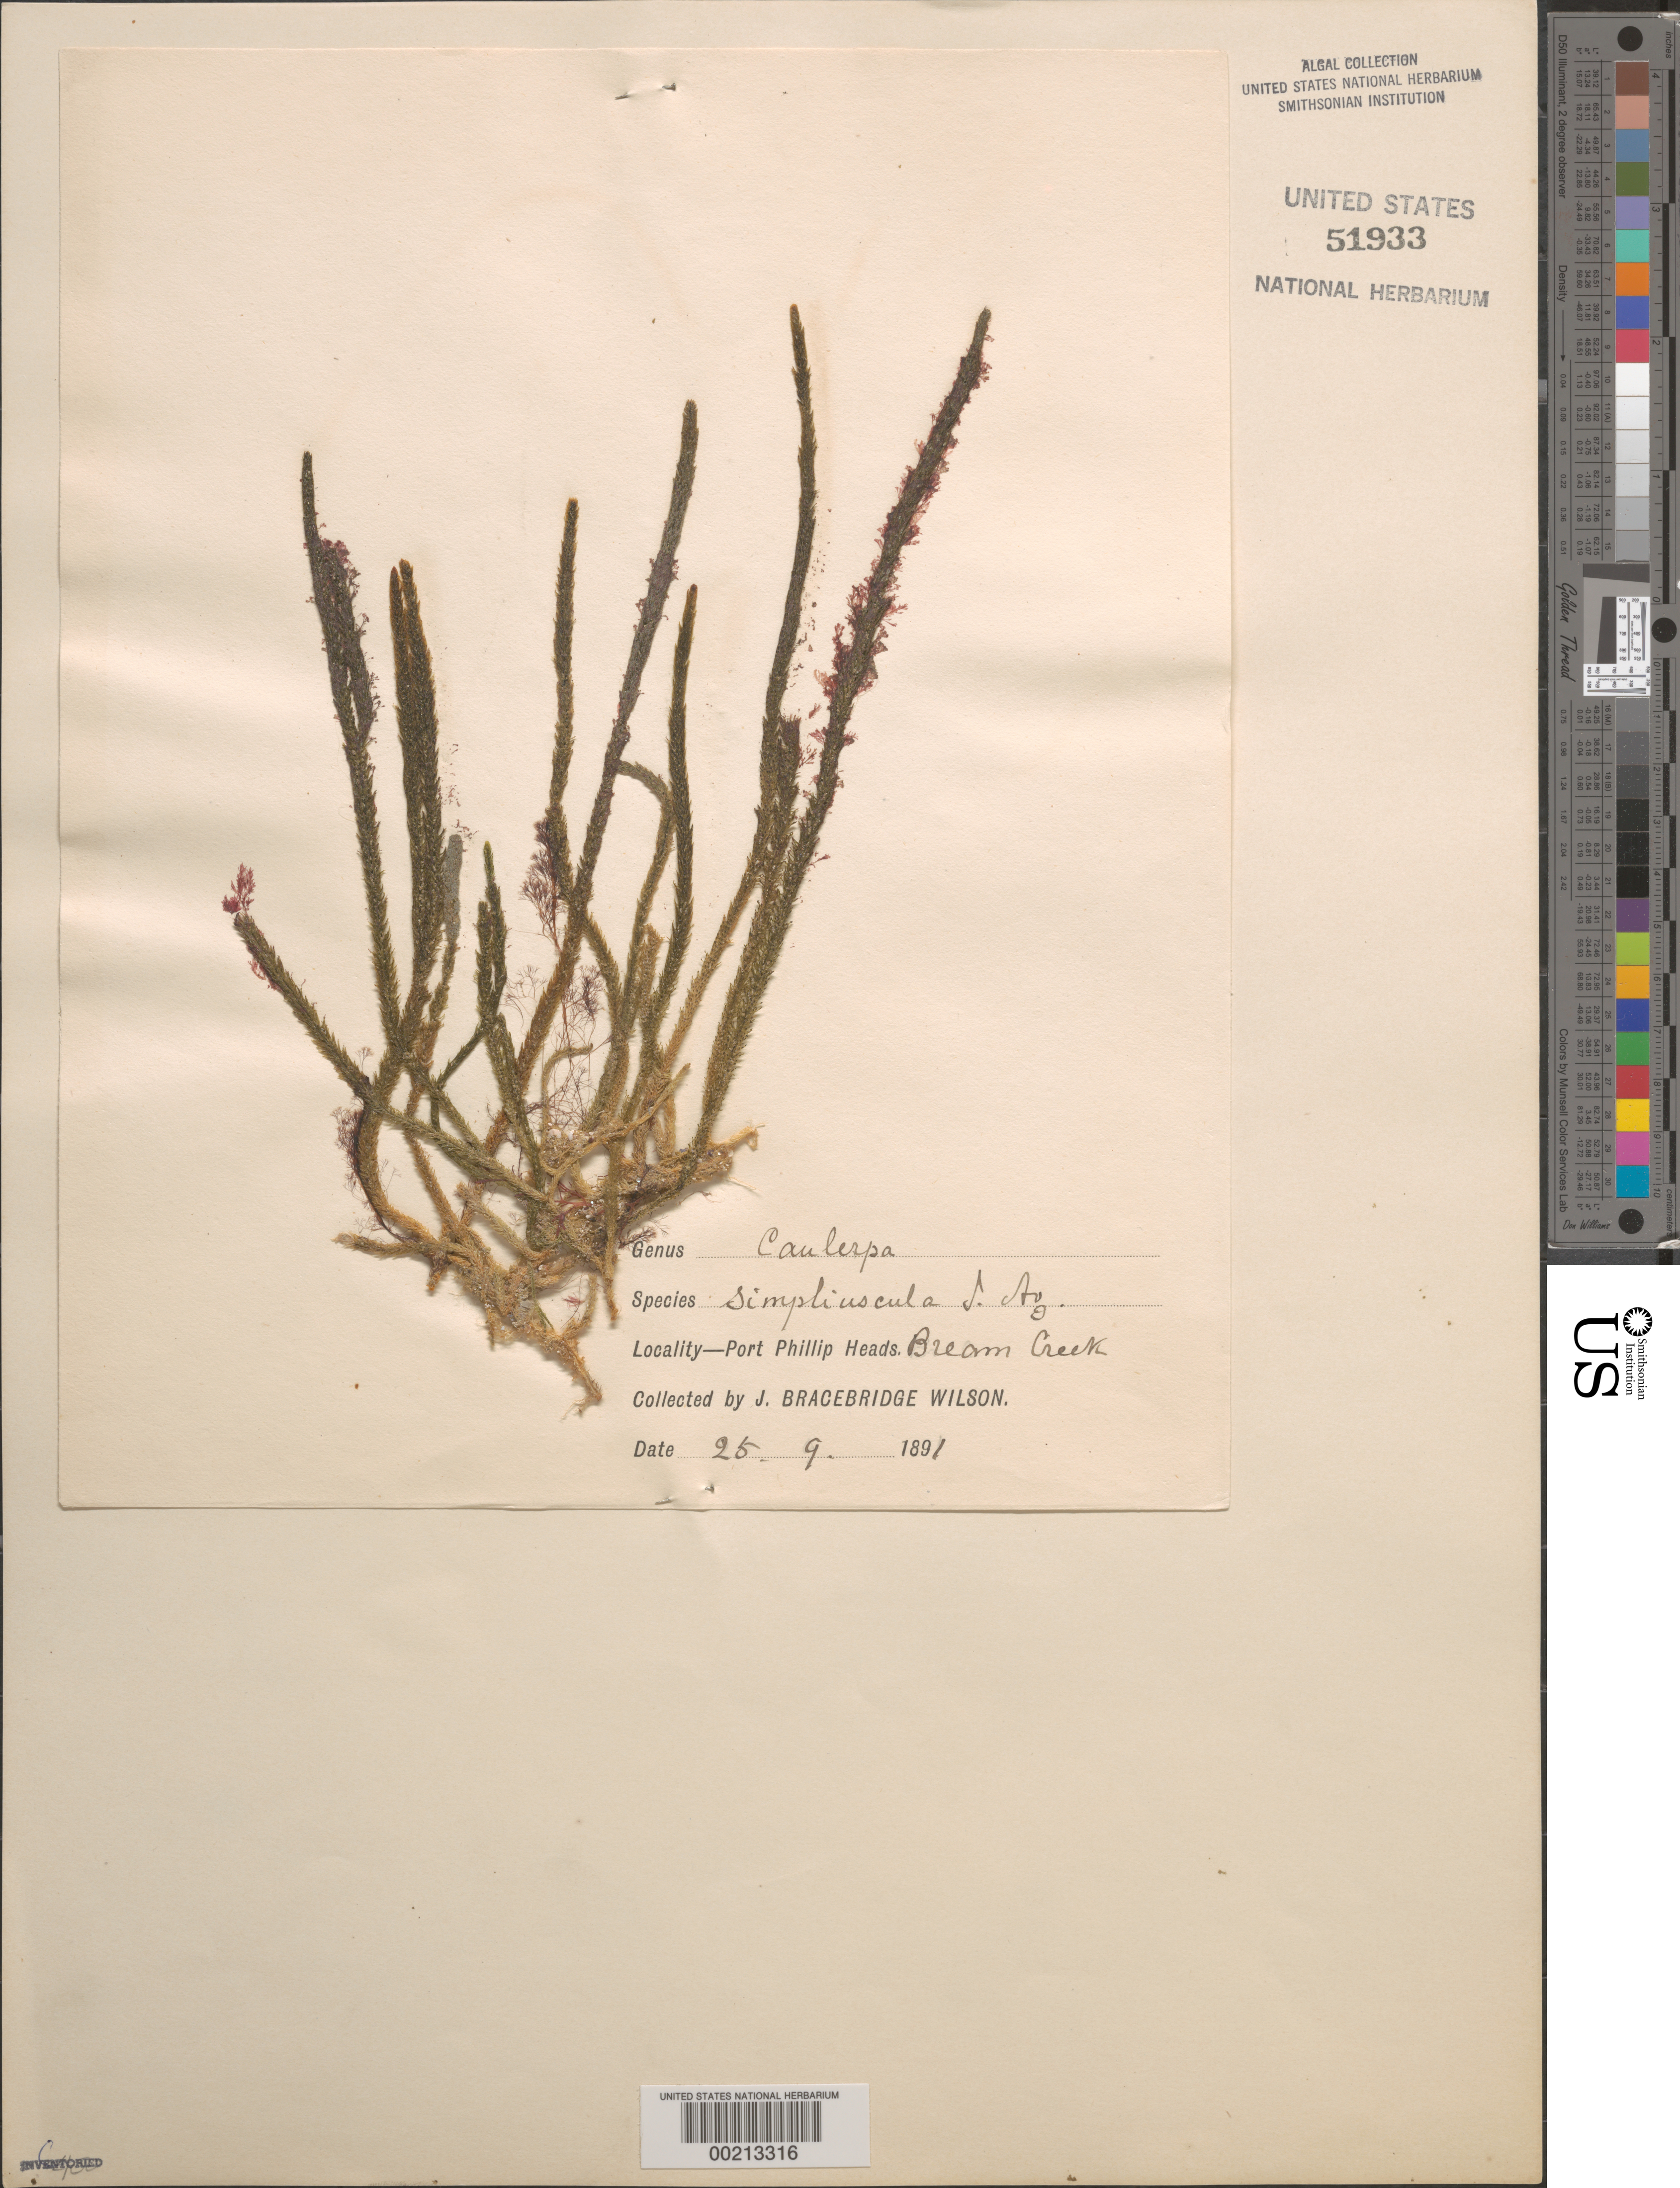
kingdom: Plantae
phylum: Chlorophyta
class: Ulvophyceae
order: Bryopsidales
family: Caulerpaceae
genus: Caulerpa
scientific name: Caulerpa simpliciuscula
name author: (R.Brown ex Turner) C. Agardh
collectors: J. B. Wilson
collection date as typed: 25 Sep 1891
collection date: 1891-09-25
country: Australia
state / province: Victoria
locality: Port phillip heads, bream creek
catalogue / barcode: US 51933